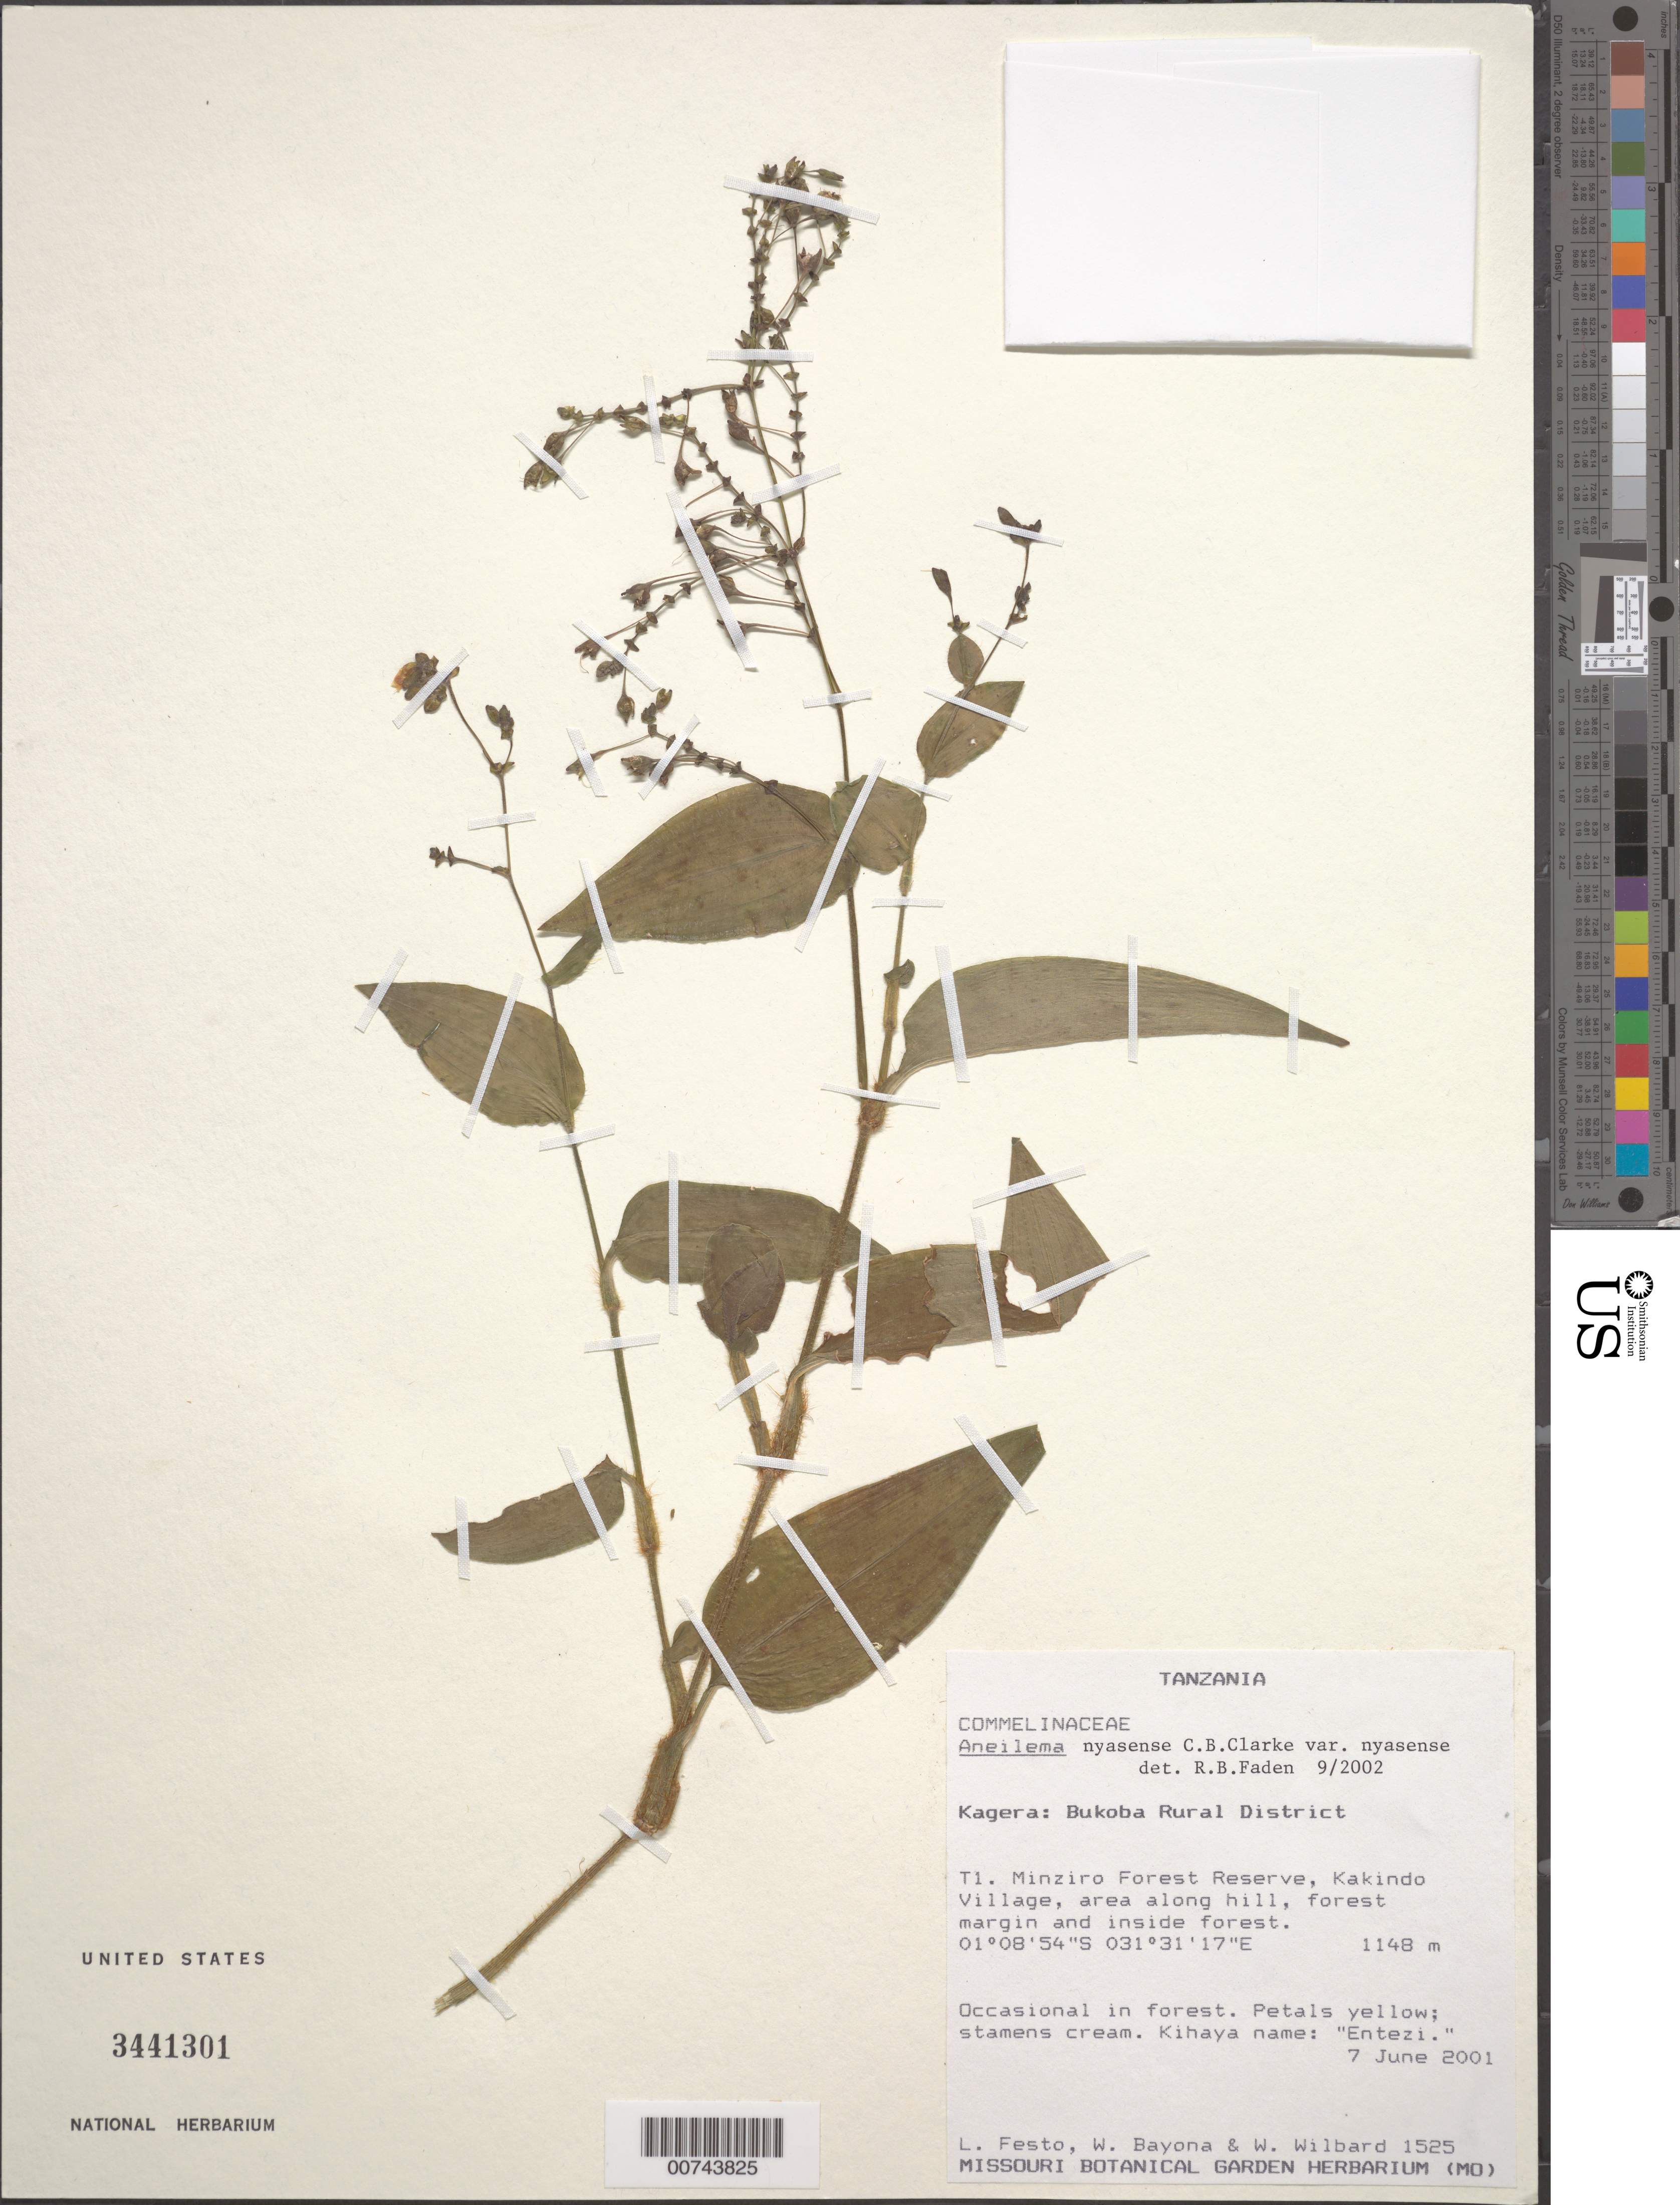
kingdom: Plantae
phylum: Tracheophyta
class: Liliopsida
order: Commelinales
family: Commelinaceae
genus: Aneilema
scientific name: Aneilema nyasense var. nyasense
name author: C.B. Clarke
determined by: Faden, Robert B., (US), Smithsonian Institution - National Museum of Natural History (UNITED STATES)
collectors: L. Festo, W. Bayona & W. Wilbard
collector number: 1525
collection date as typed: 07 Jun 2001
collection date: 2001-06-07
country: Tanzania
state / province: Kagera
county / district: Bukoba Rural Dist.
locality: T1, Minziro Forest Reserve, Kakindo Village.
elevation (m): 1148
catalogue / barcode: US 3441301